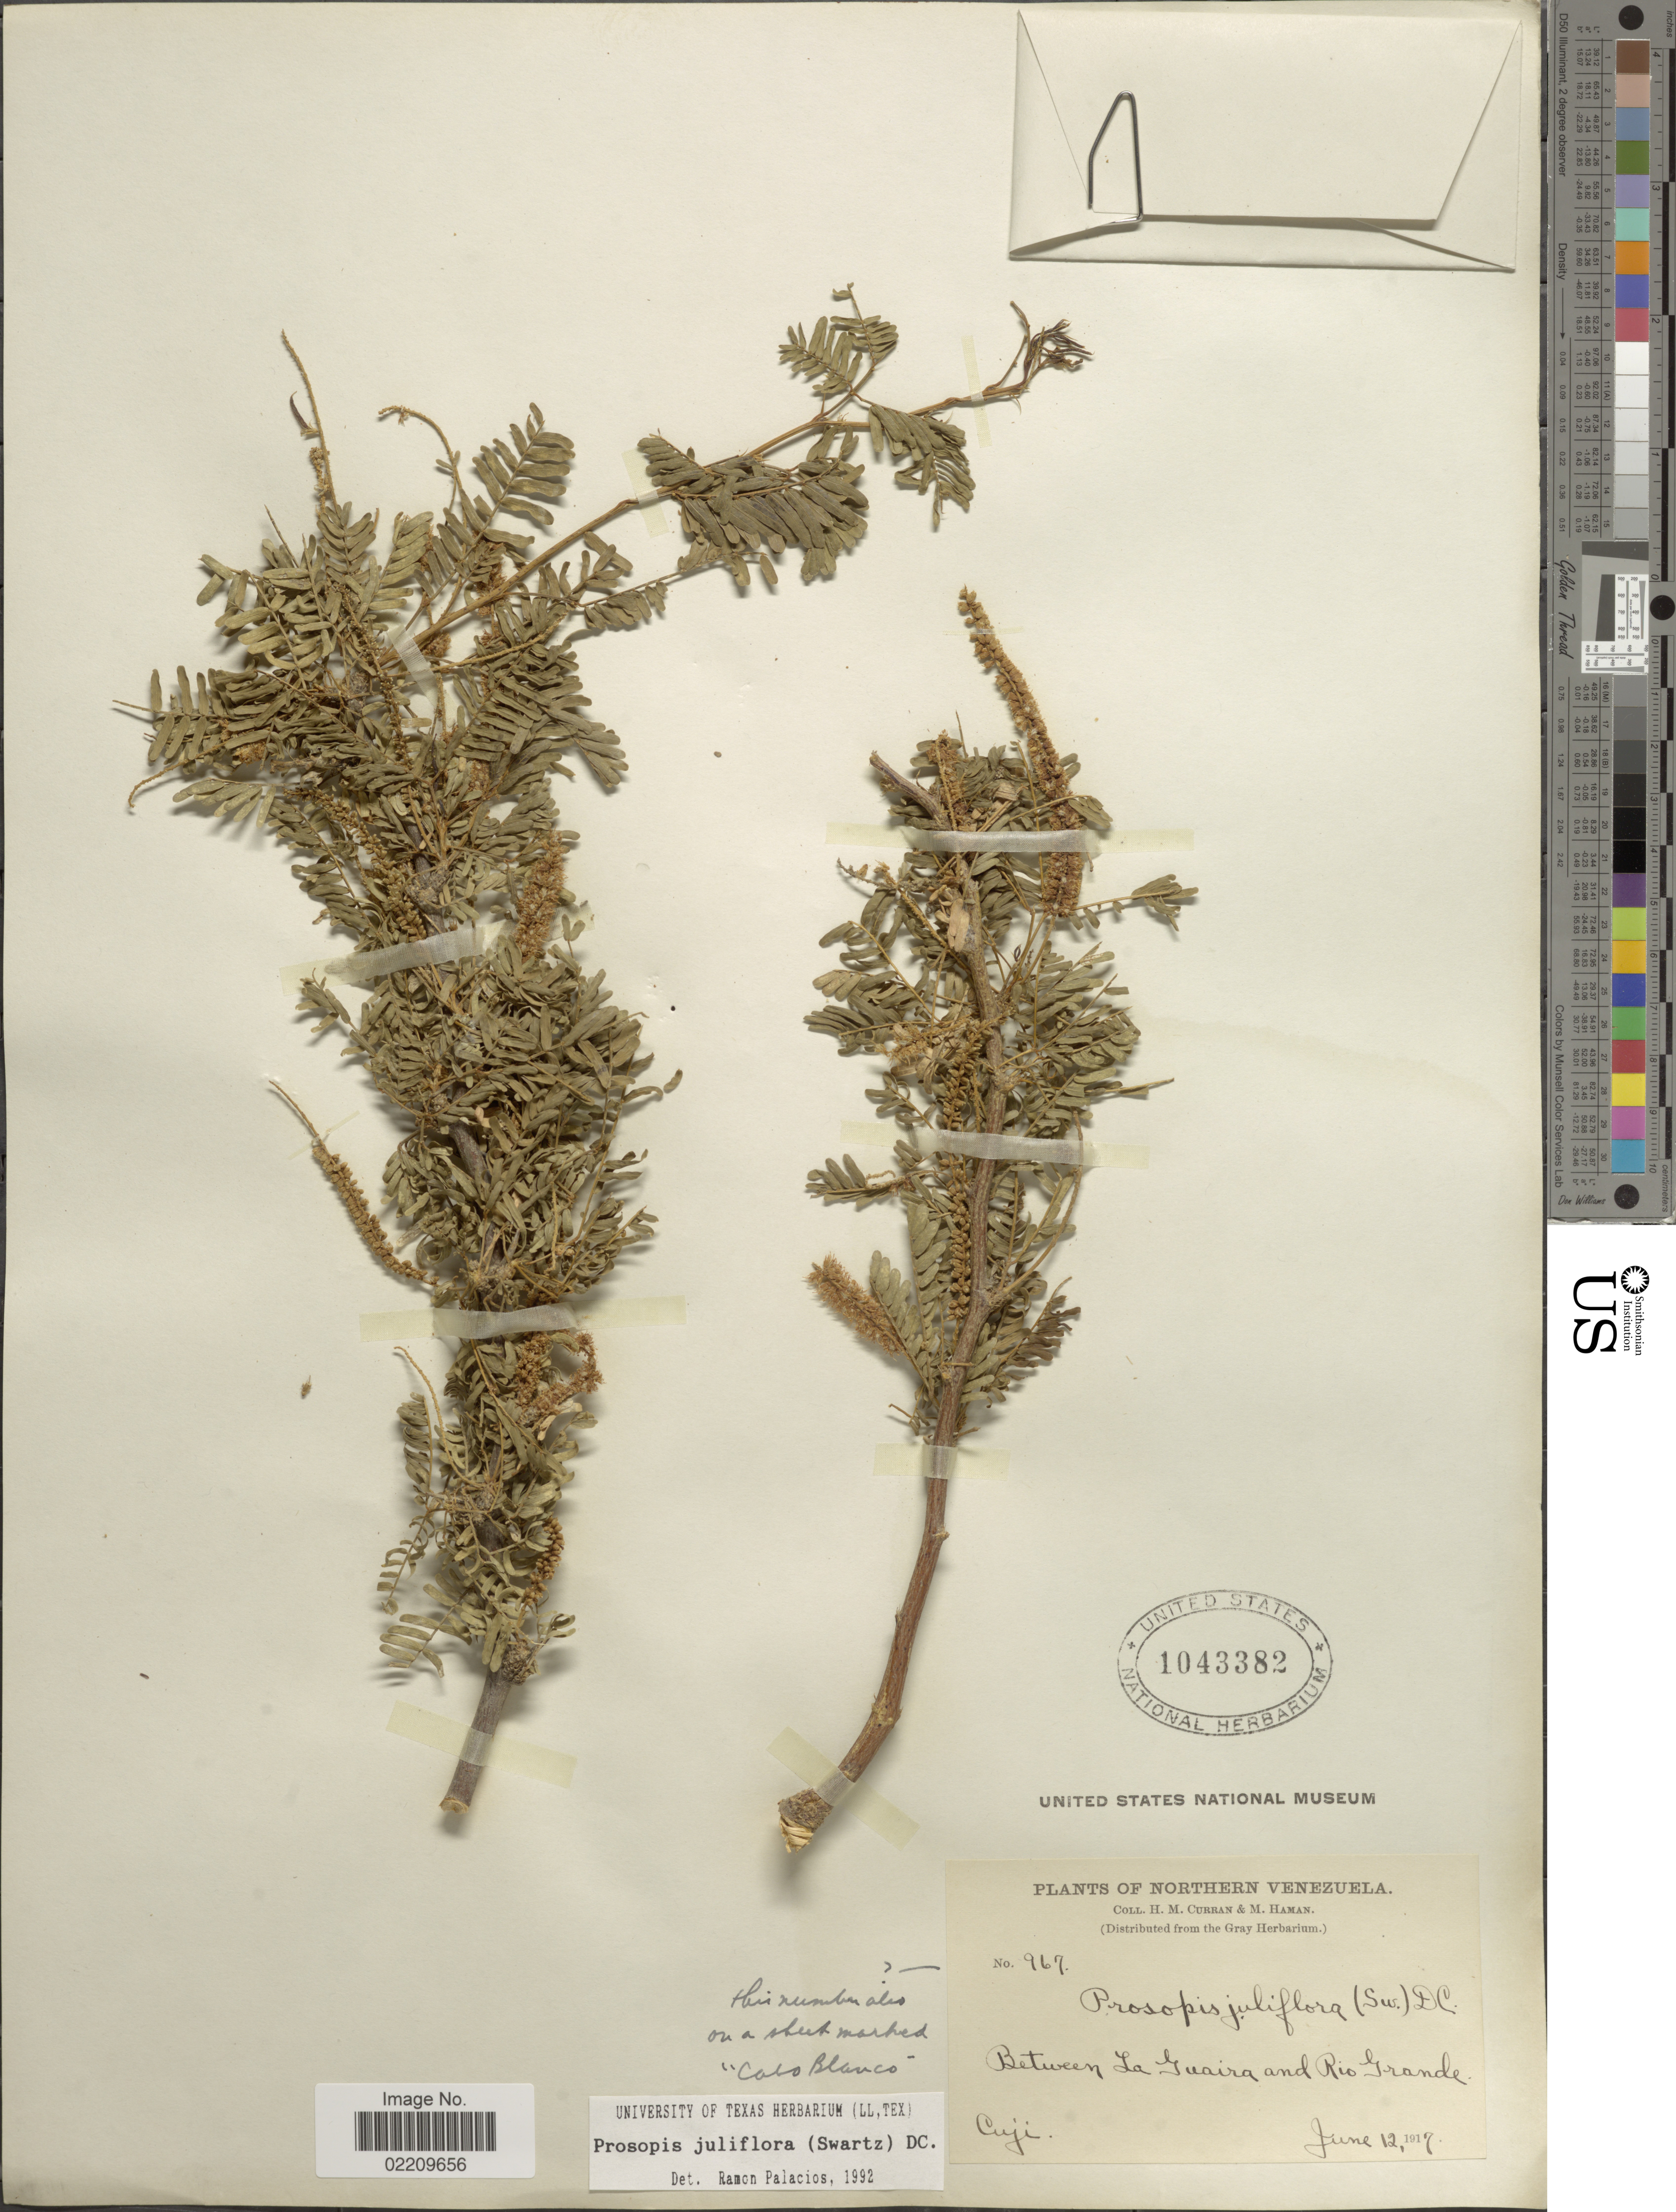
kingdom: Plantae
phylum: Tracheophyta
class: Magnoliopsida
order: Fabales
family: Fabaceae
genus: Neltuma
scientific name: Neltuma juliflora var. juliflora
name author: (Sw.) Raf.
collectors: H. M. Curran & M. Haman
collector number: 967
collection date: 1917-06-12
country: Venezuela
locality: Northern Venezuela. Between La Guaira and Rio Grande. Cuji.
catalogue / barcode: US 1043382